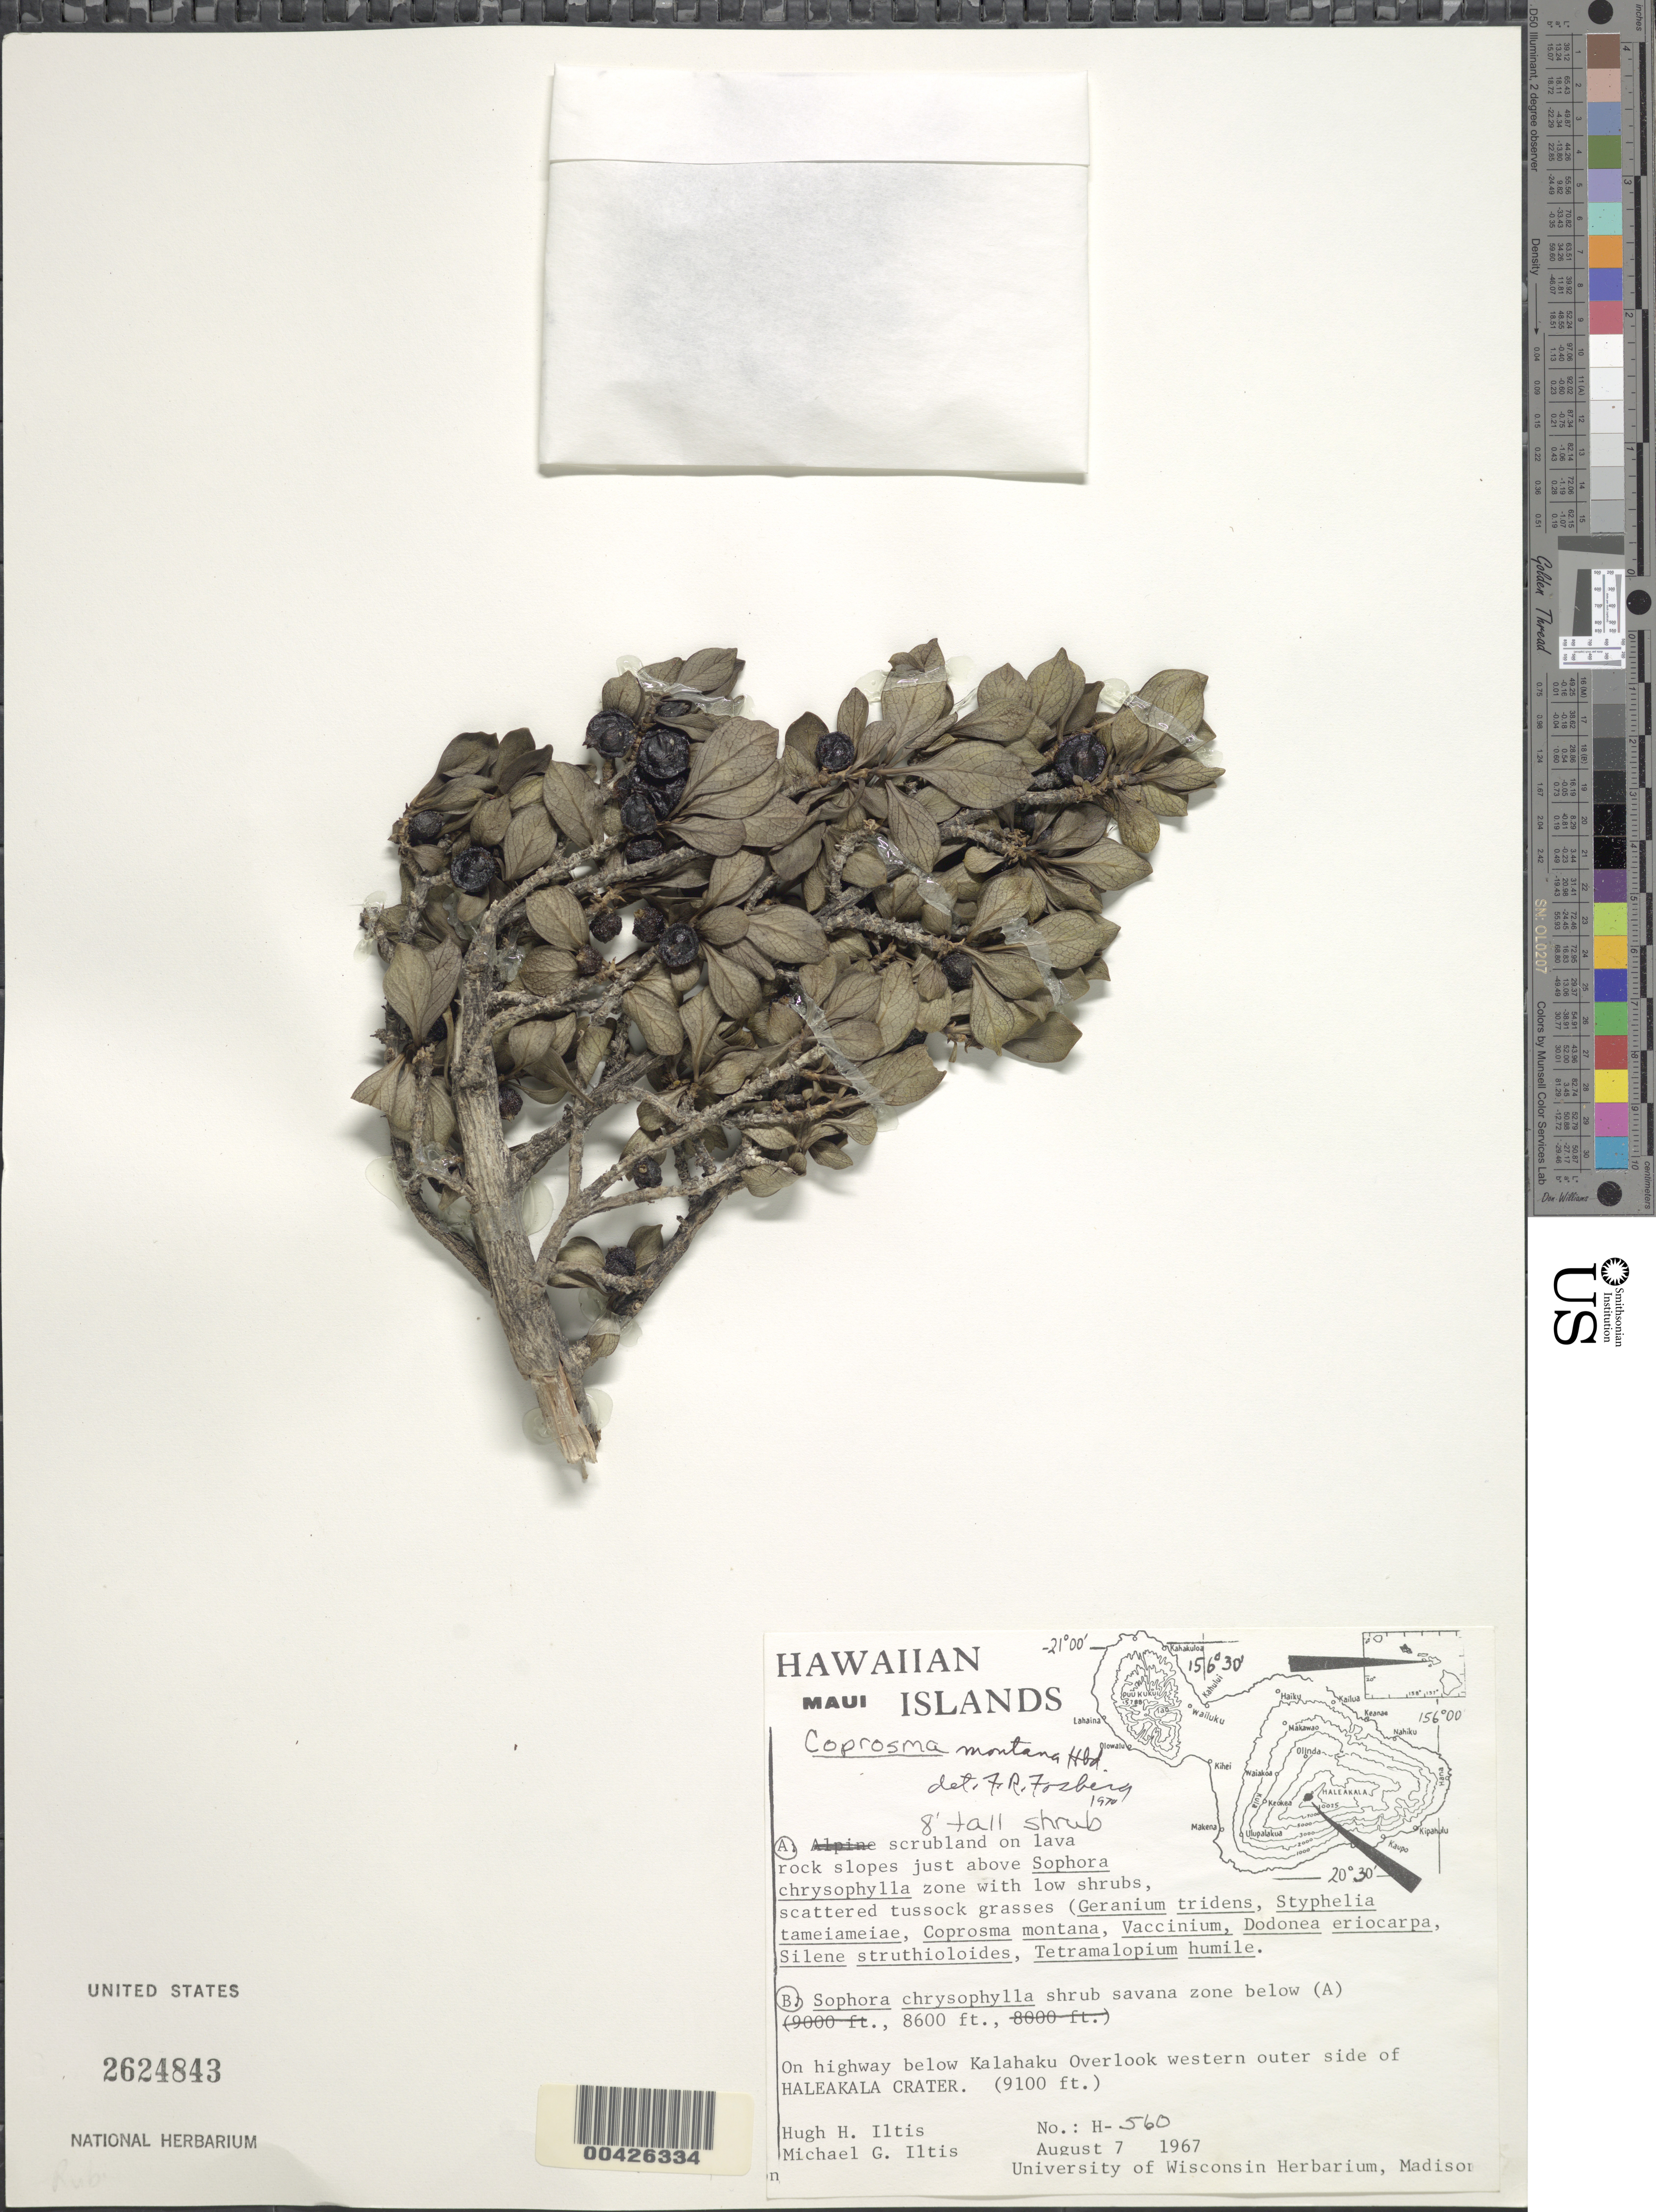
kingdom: Plantae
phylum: Tracheophyta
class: Magnoliopsida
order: Gentianales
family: Rubiaceae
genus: Coprosma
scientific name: Coprosma montana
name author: Hillebr.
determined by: Fosberg, F. R.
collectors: H. H. Iltis & M. G. Iltis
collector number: H-560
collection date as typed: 7 Aug 1967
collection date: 1967-08-07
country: United States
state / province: Hawaii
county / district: Maui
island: Maui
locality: on highway below Kalahaku Overlook western outer side of Haleakala Crater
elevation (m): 2774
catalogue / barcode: US 2624843